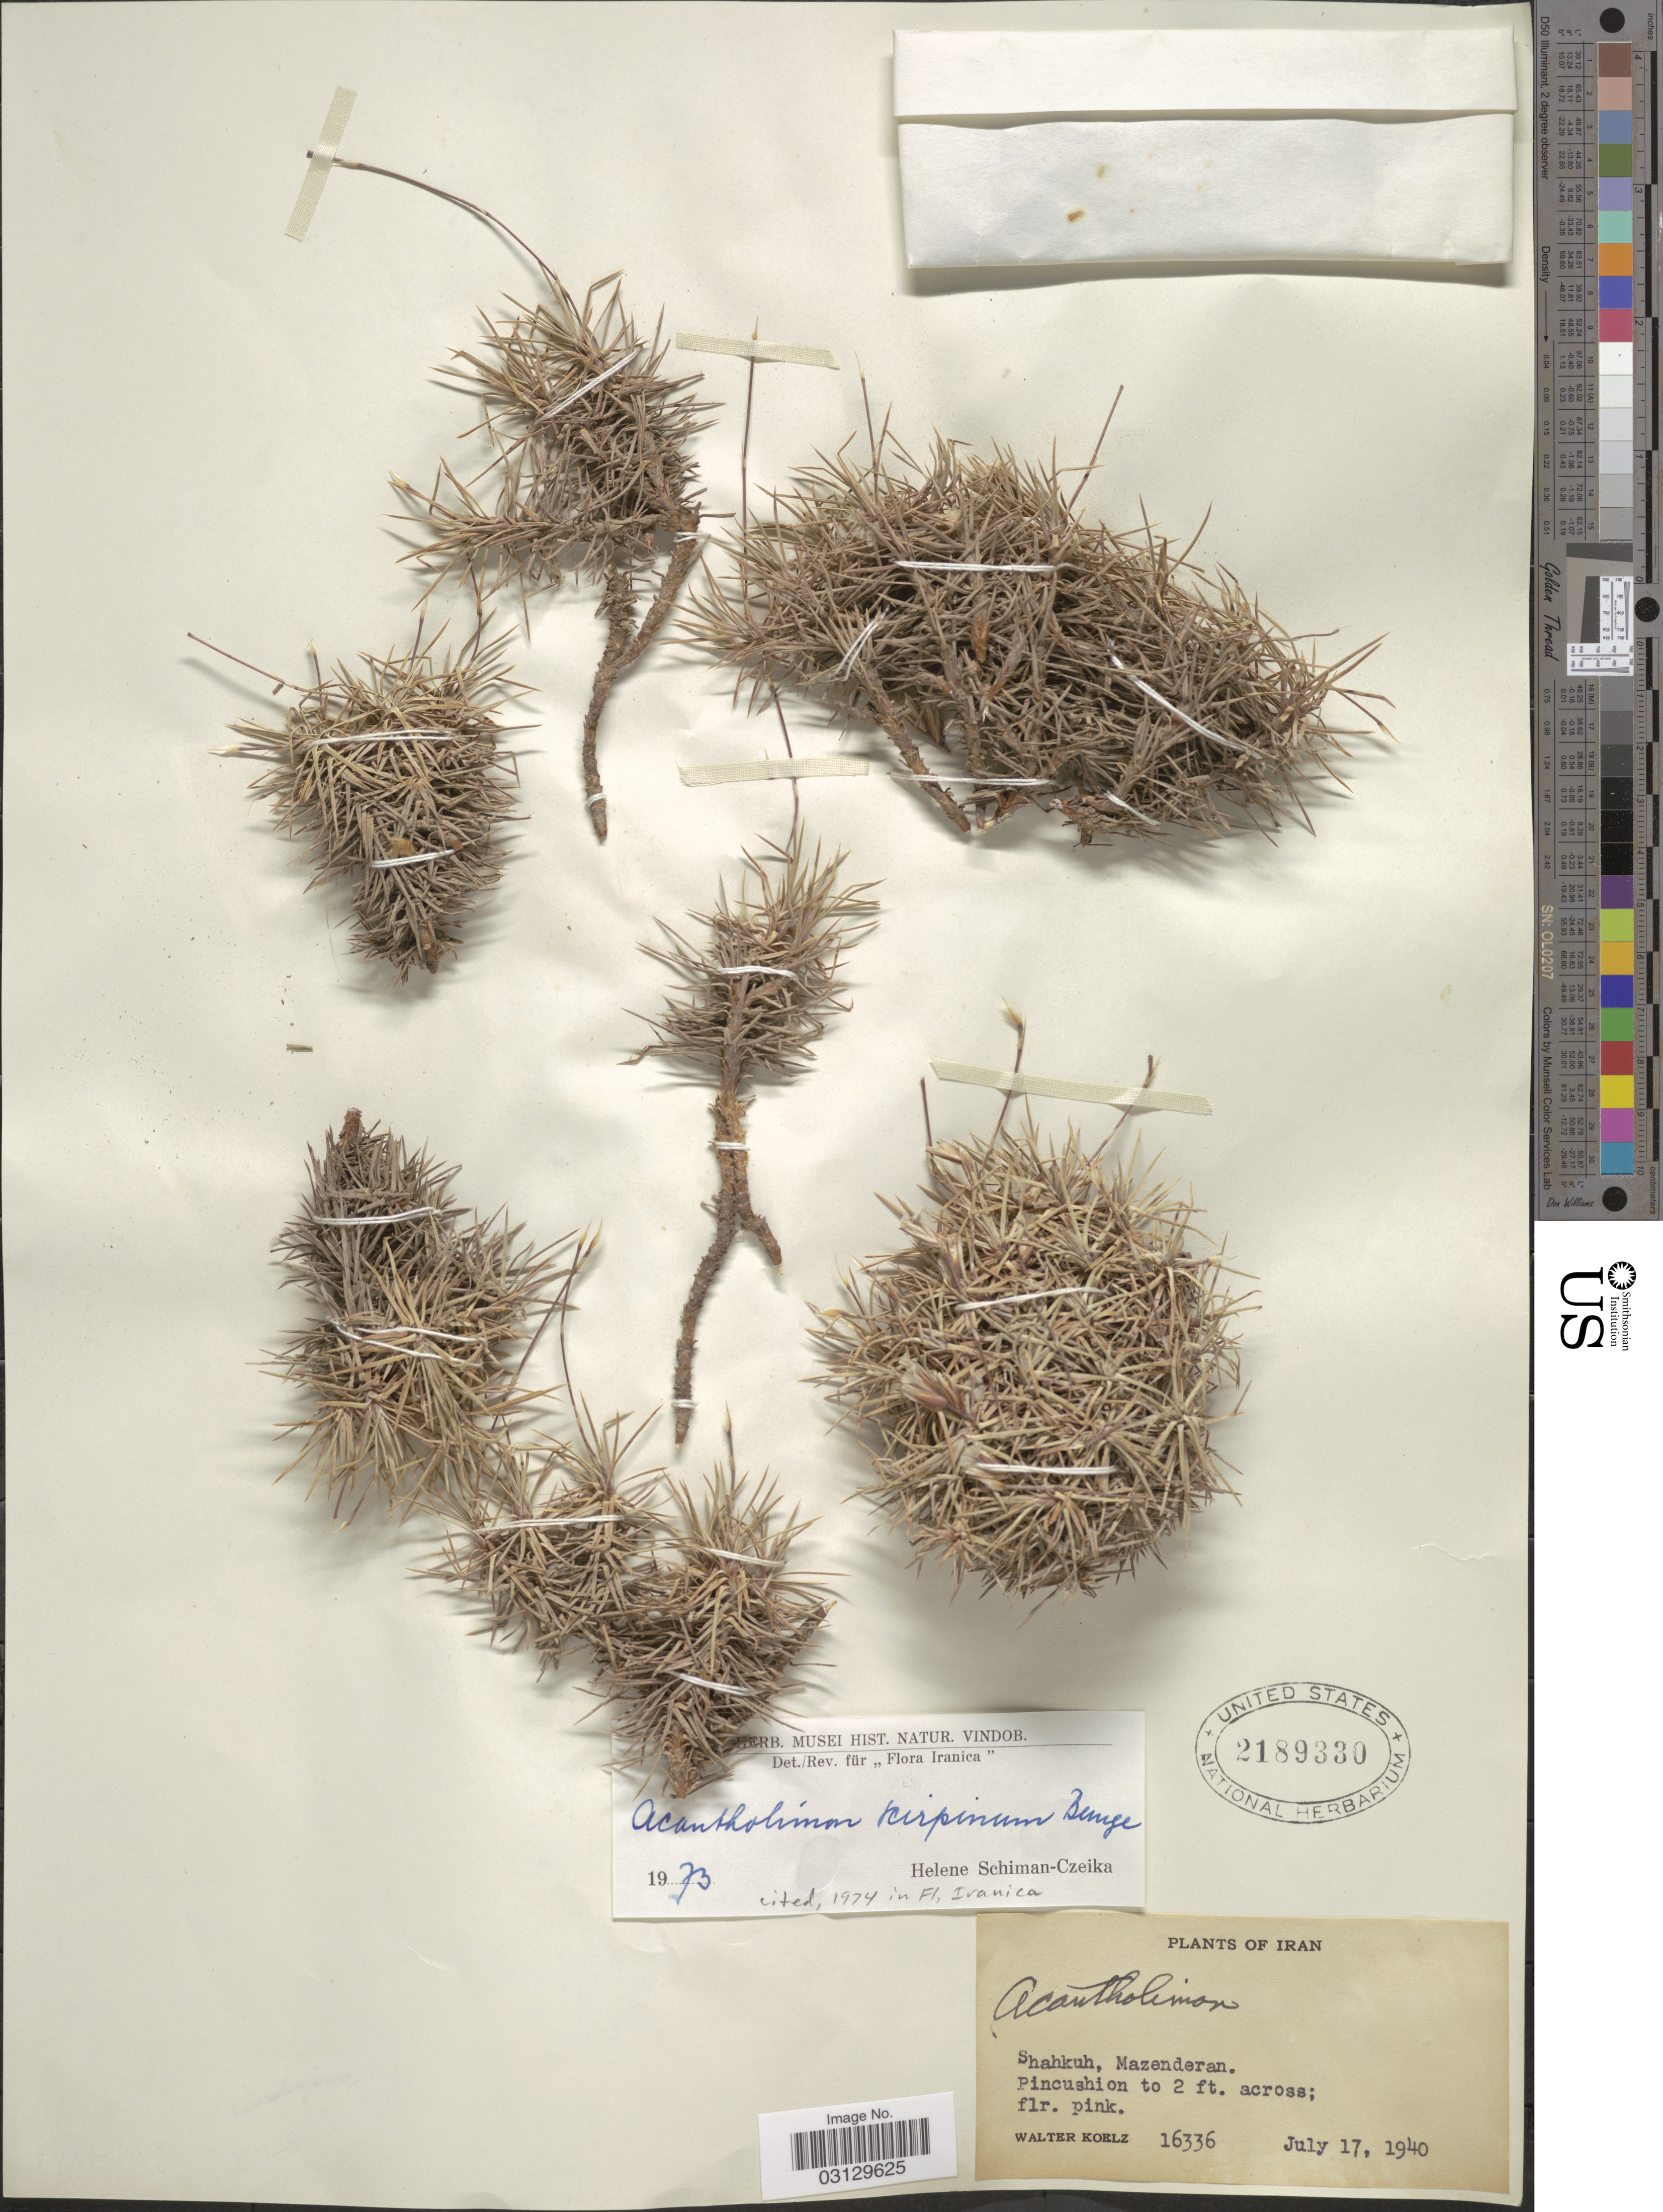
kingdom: Plantae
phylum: Tracheophyta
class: Magnoliopsida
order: Caryophyllales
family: Plumbaginaceae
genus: Acantholimon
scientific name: Acantholimon scirpinum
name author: Bunge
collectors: W. N. Koelz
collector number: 16336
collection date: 1940-07-17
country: Iran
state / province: Mazandaran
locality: Shahkuh, Mazenderan.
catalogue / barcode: US 2189330